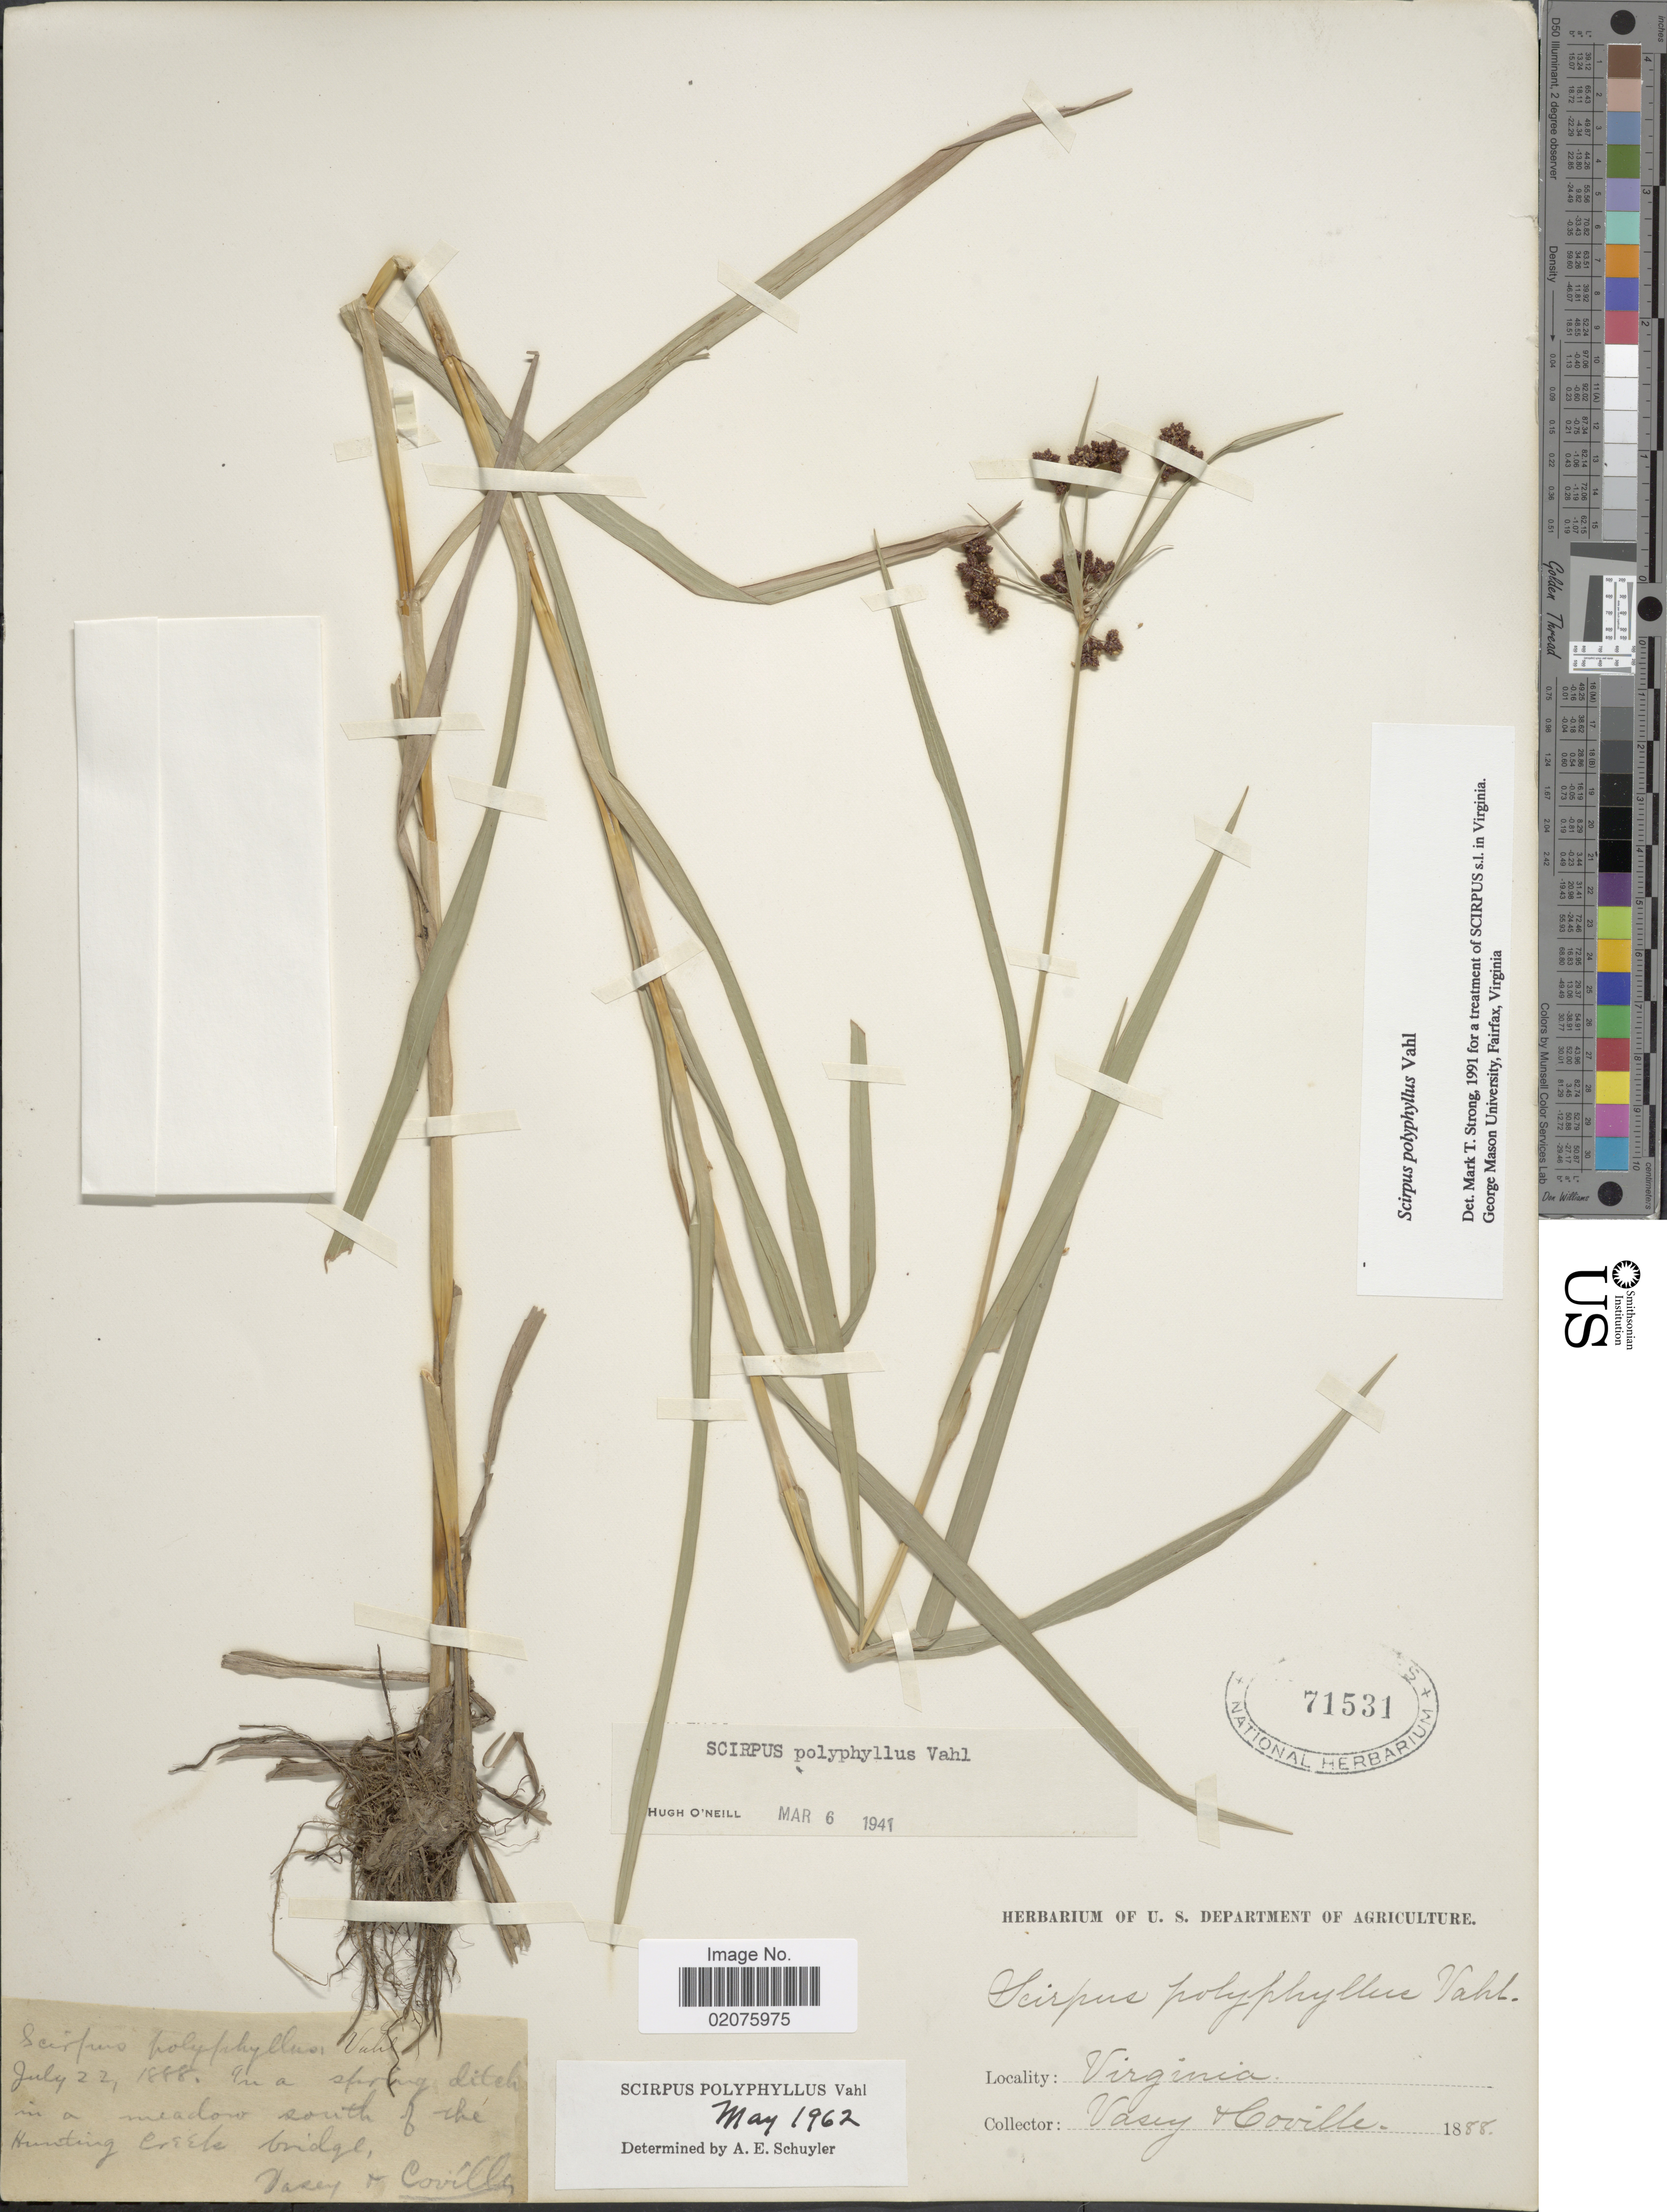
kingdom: Plantae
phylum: Tracheophyta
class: Liliopsida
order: Poales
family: Cyperaceae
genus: Scirpus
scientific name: Scirpus polyphyllus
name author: Vahl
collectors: Vasey, -- & Coville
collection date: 1888-07-22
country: United States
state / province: Virginia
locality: South of the Hunting Creek Bridge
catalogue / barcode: US 71531